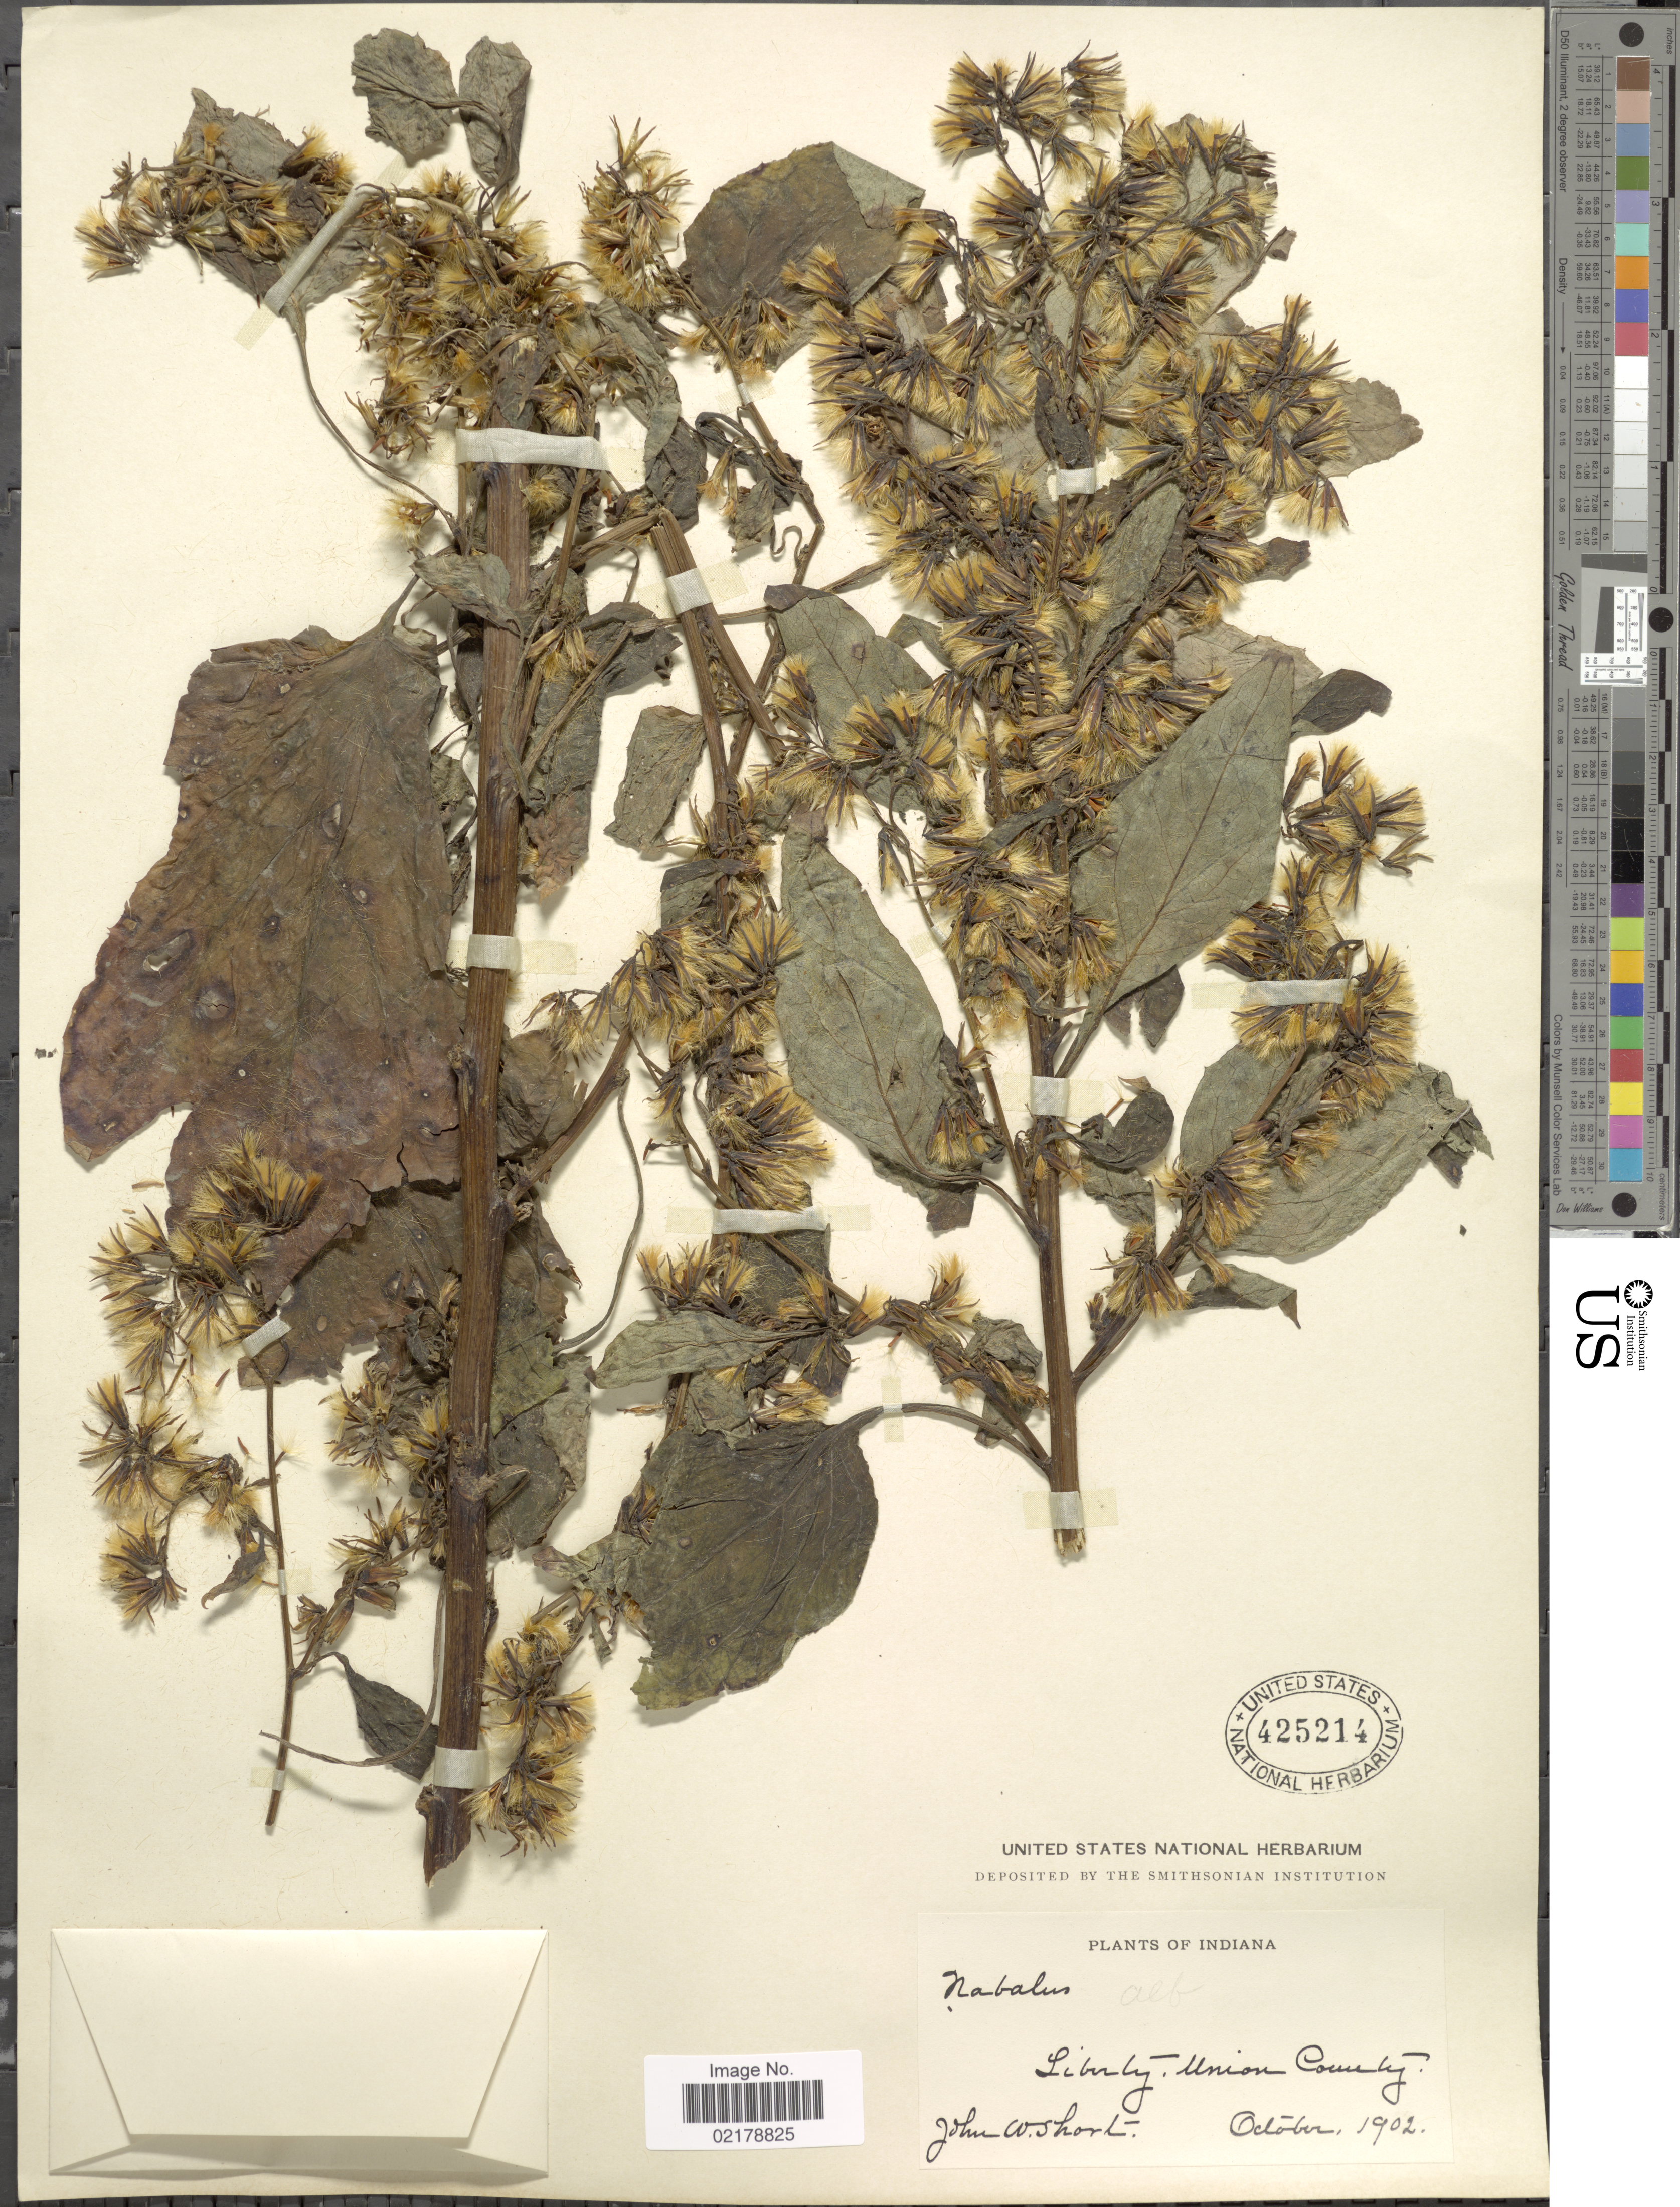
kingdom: Plantae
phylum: Tracheophyta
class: Magnoliopsida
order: Asterales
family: Asteraceae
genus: Nabalus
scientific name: Nabalus albus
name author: (L.) Hook.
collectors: J. Short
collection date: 1902-10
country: United States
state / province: Indiana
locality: Liberty, Union County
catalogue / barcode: US 425214